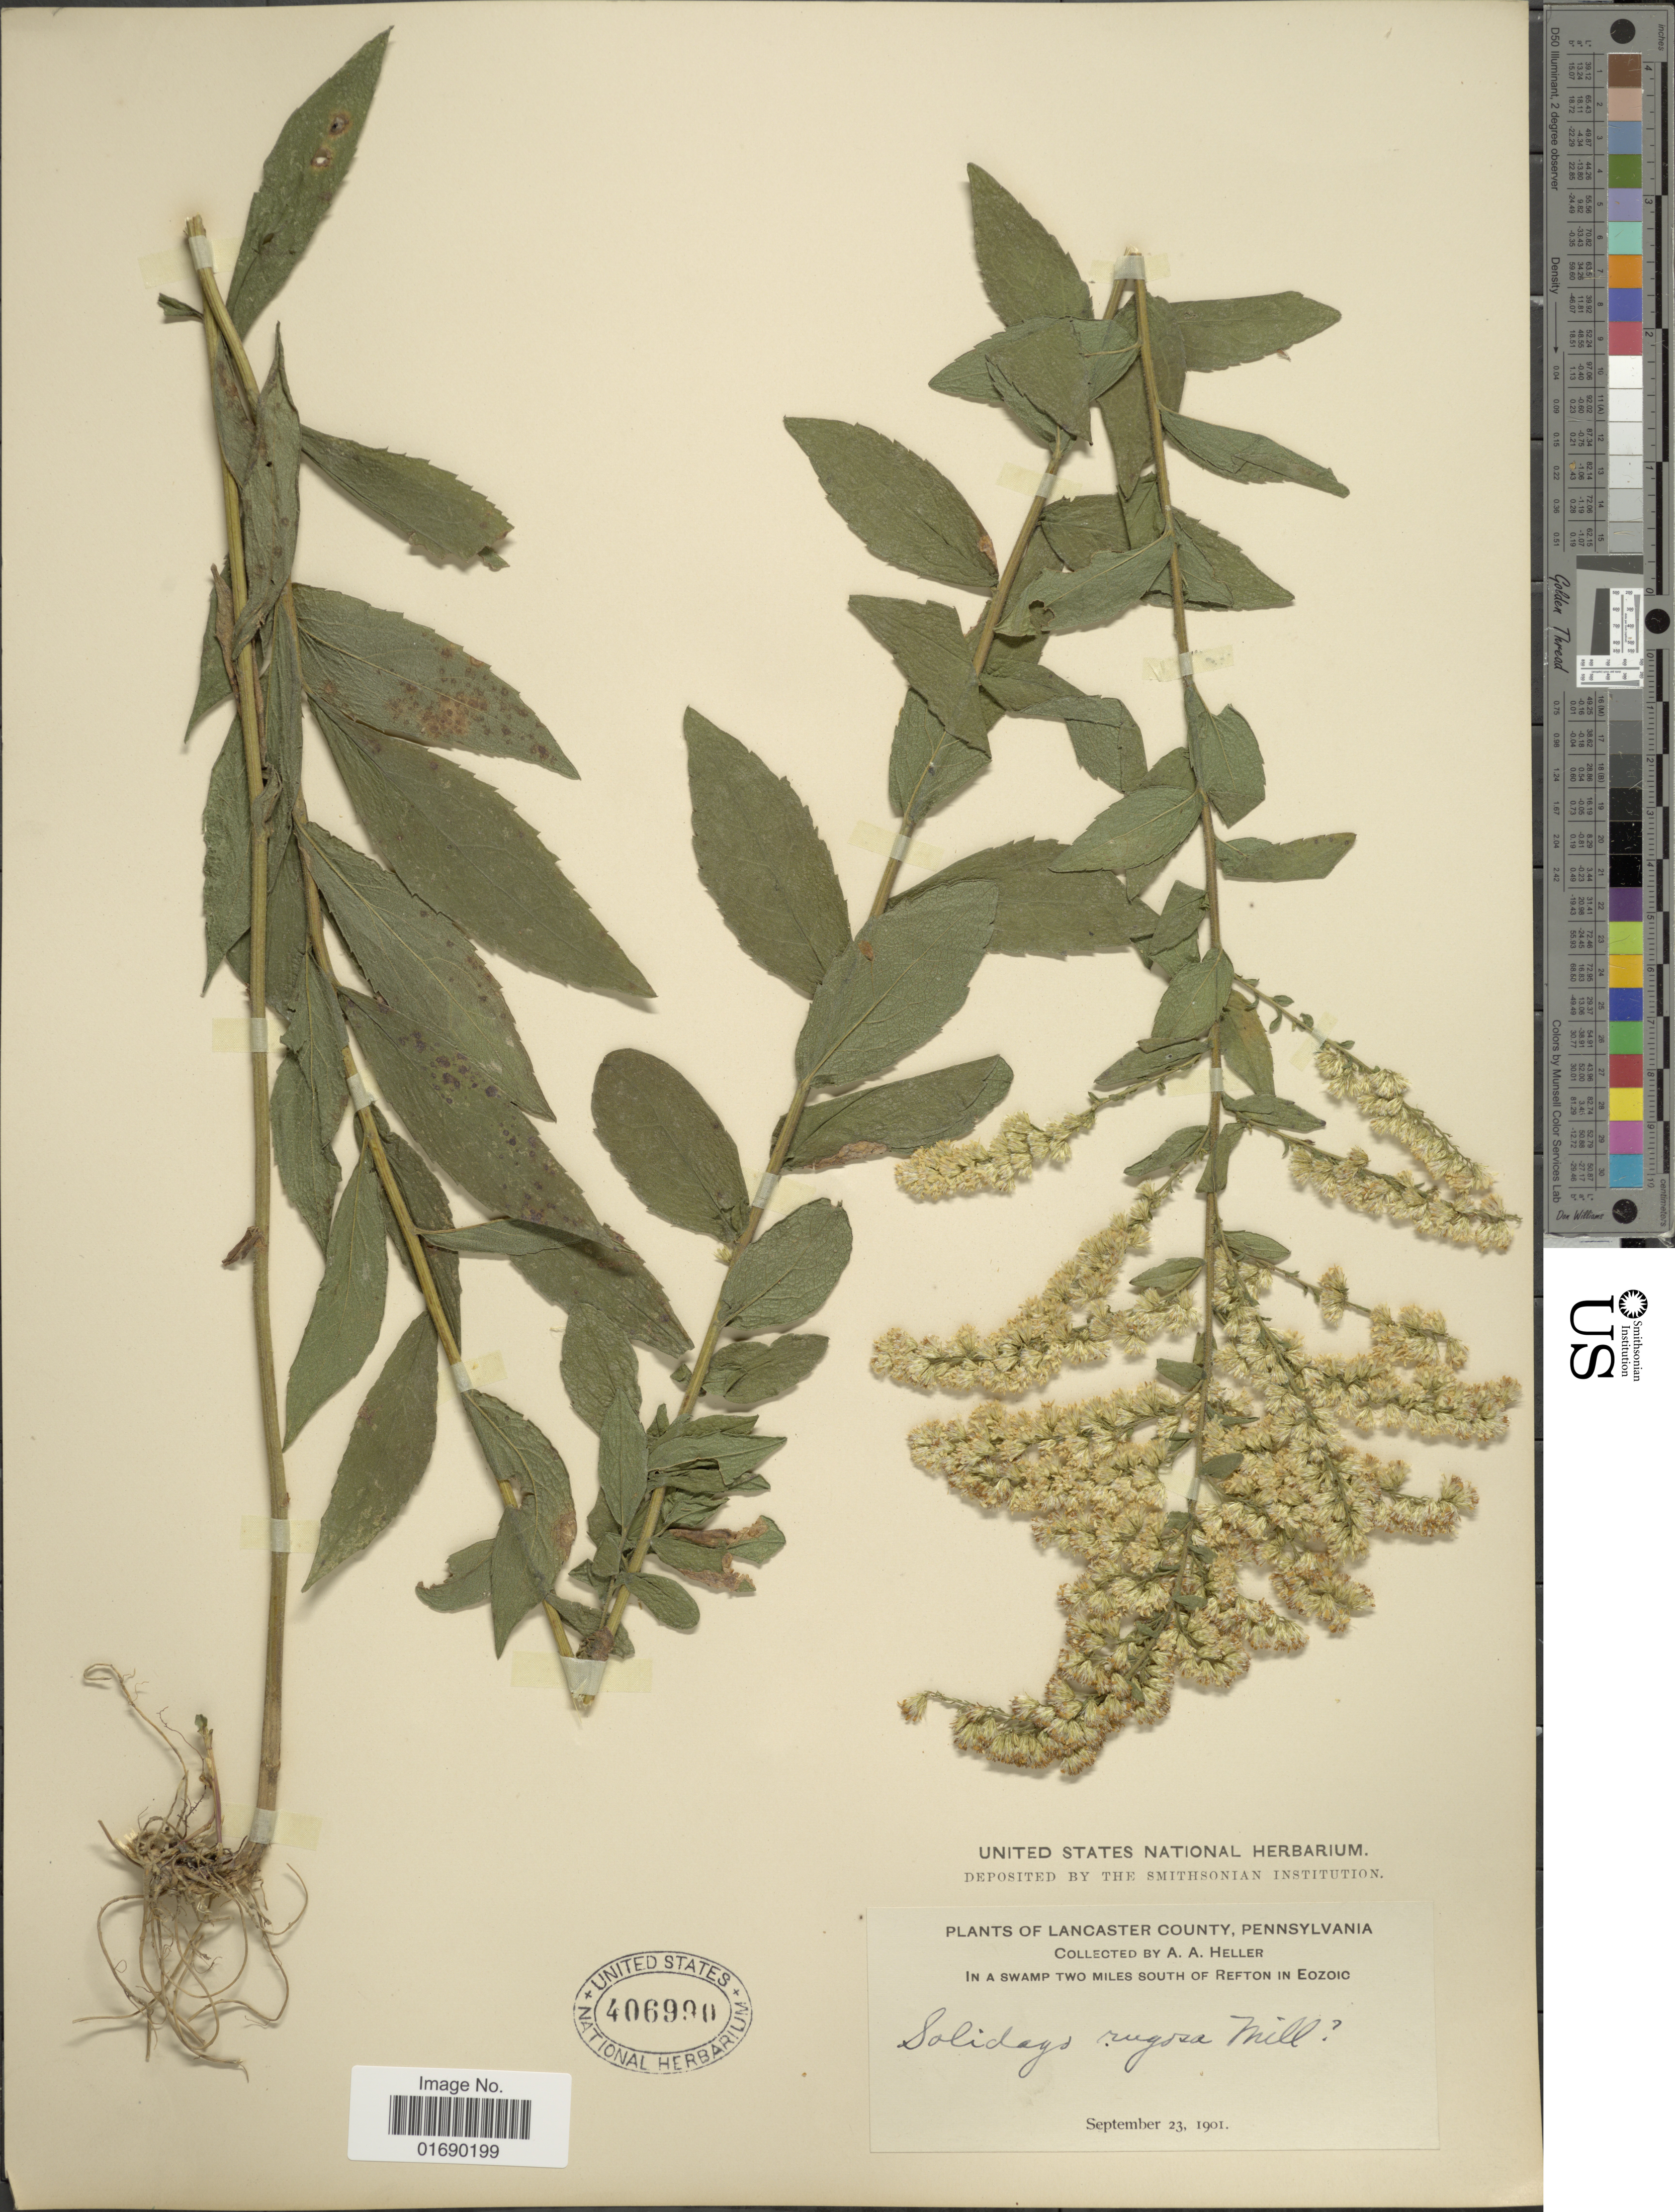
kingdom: Plantae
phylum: Tracheophyta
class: Magnoliopsida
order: Asterales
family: Asteraceae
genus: Solidago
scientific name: Solidago rugosa var. aspera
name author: (Aiton) Cronq.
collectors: A. A. Heller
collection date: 1901-09-23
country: United States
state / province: Pennsylvania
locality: Lancaster County, in a swamp two miles South of Refton in Eozoic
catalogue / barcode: US 406990